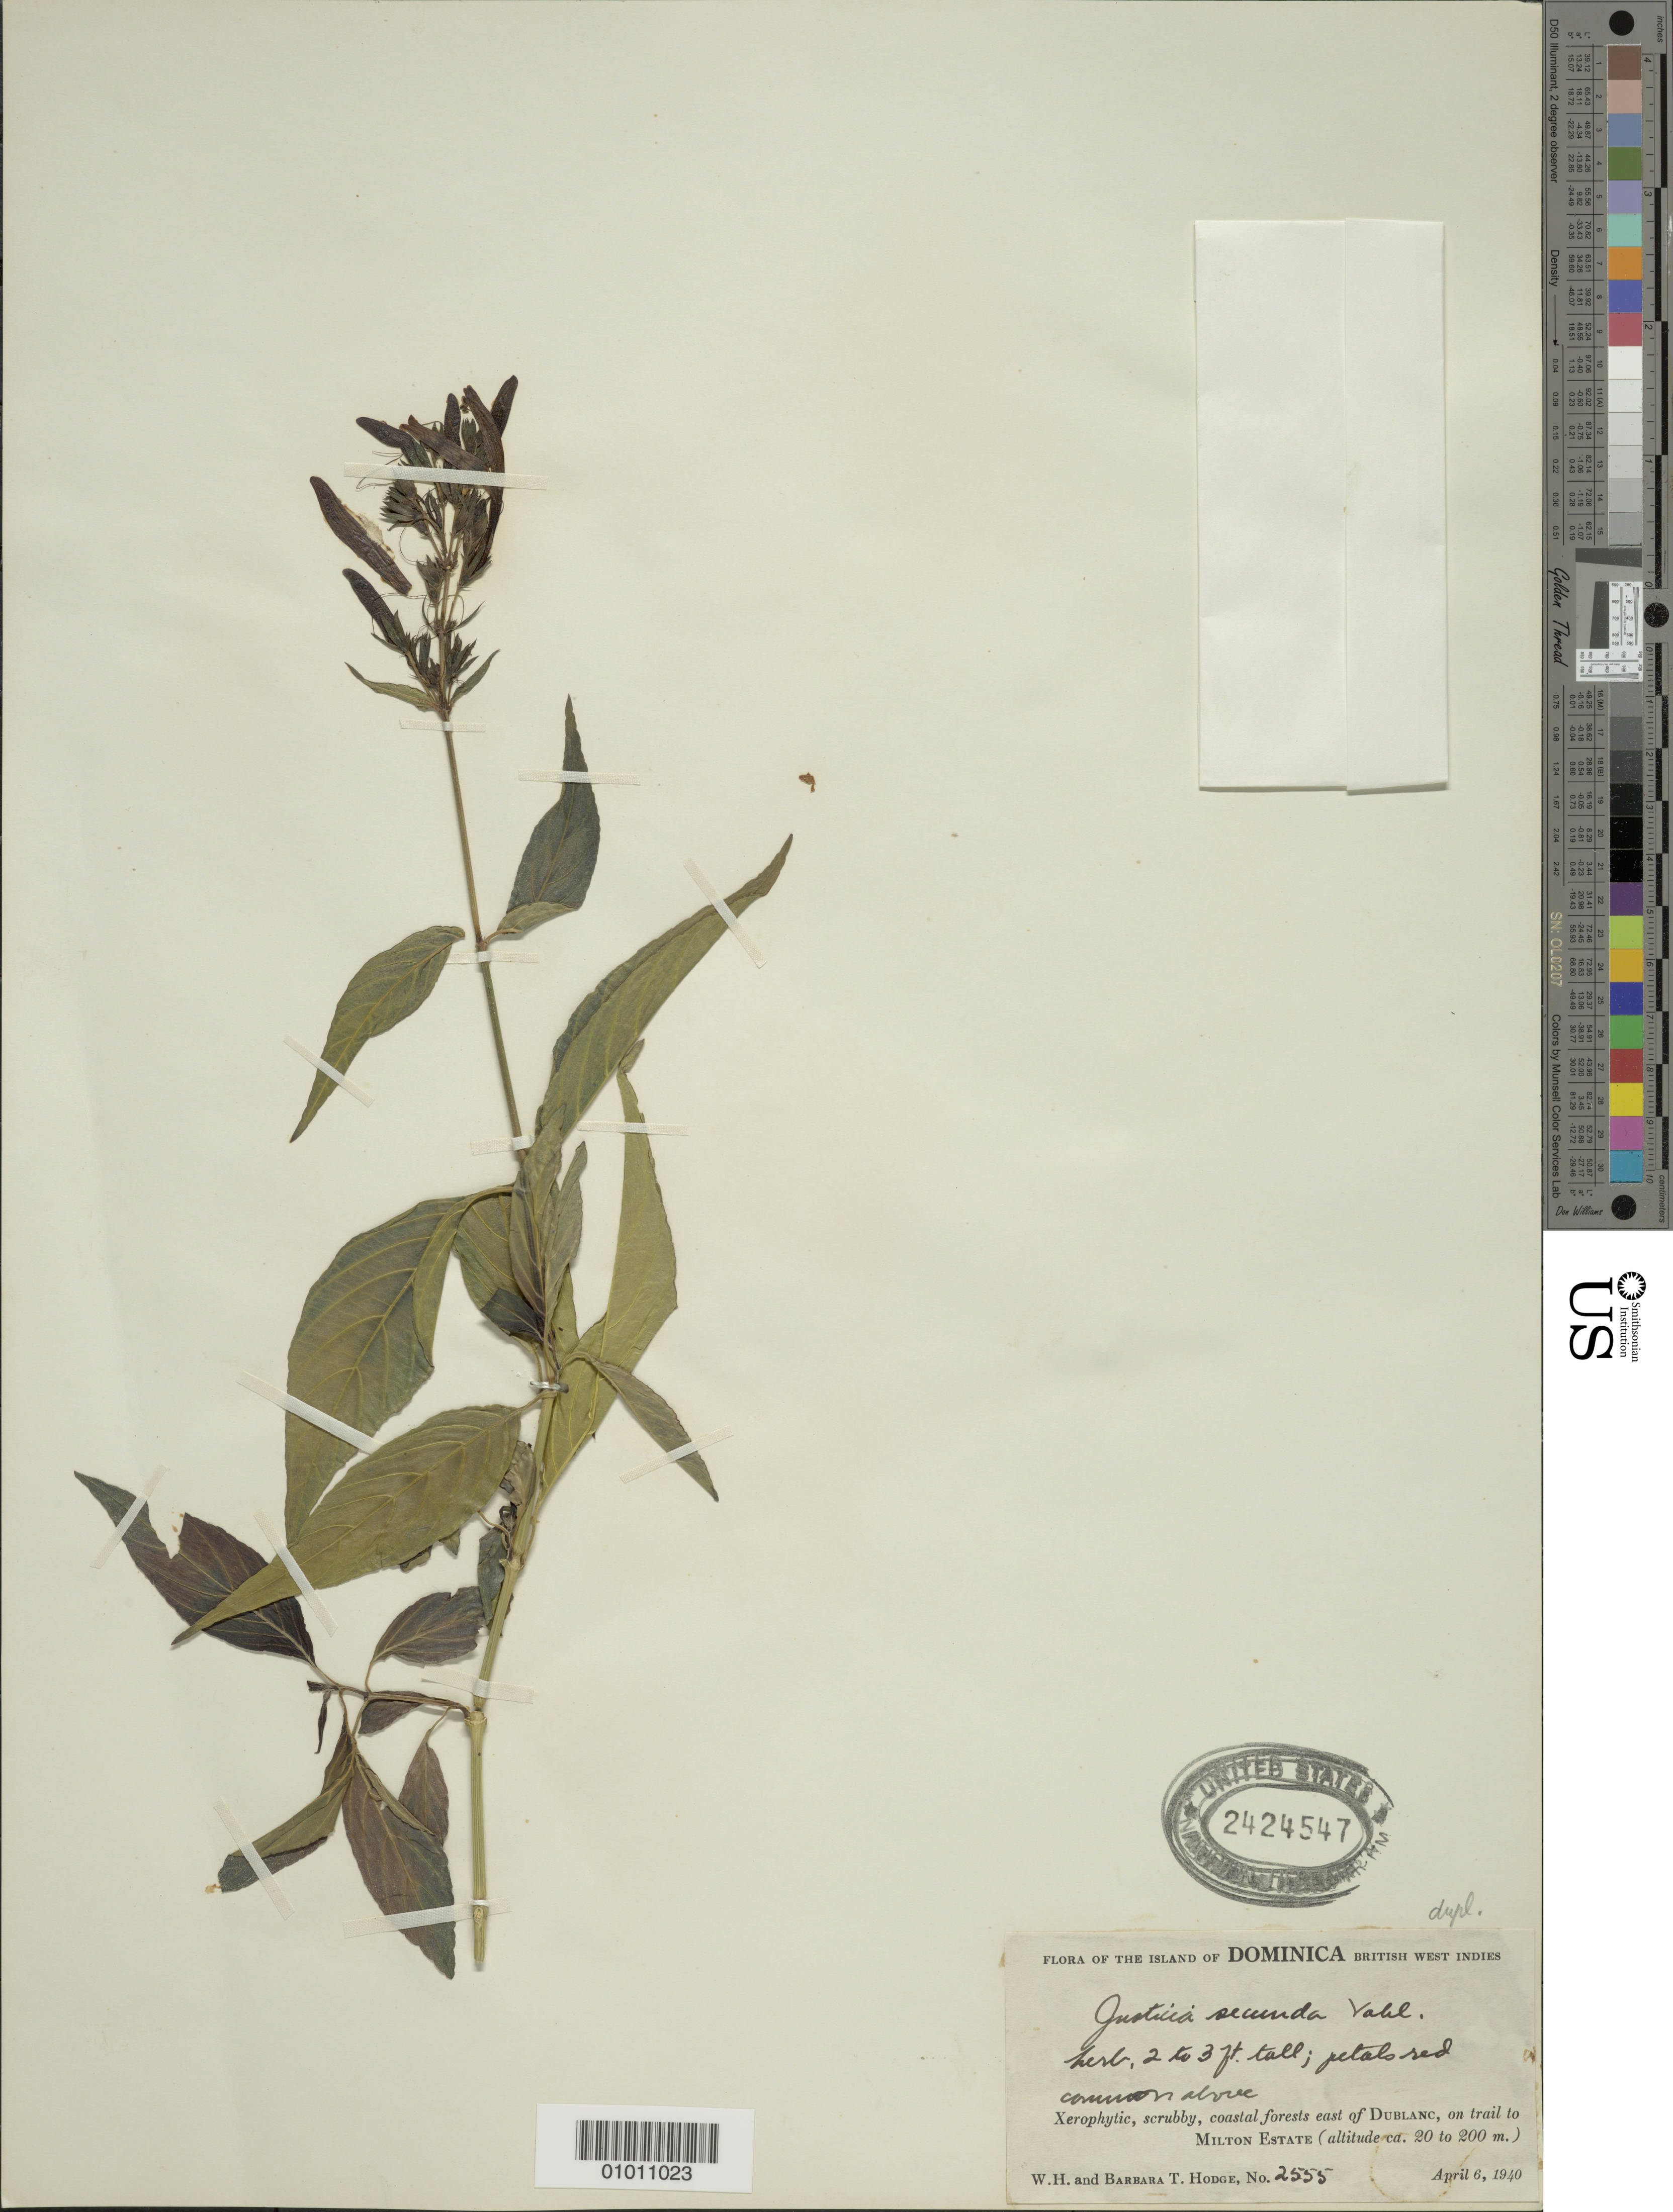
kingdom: Plantae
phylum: Tracheophyta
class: Magnoliopsida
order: Lamiales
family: Acanthaceae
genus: Justicia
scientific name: Justicia secunda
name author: Vahl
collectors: W. Hodge & B. Hodge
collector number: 2555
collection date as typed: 06 Apr 1940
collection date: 1940-04-06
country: Dominica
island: Dominica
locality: Milton Estate, east of Dublanc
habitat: Xerophytic, scrubby, coastal forests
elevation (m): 20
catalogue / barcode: US 2424547